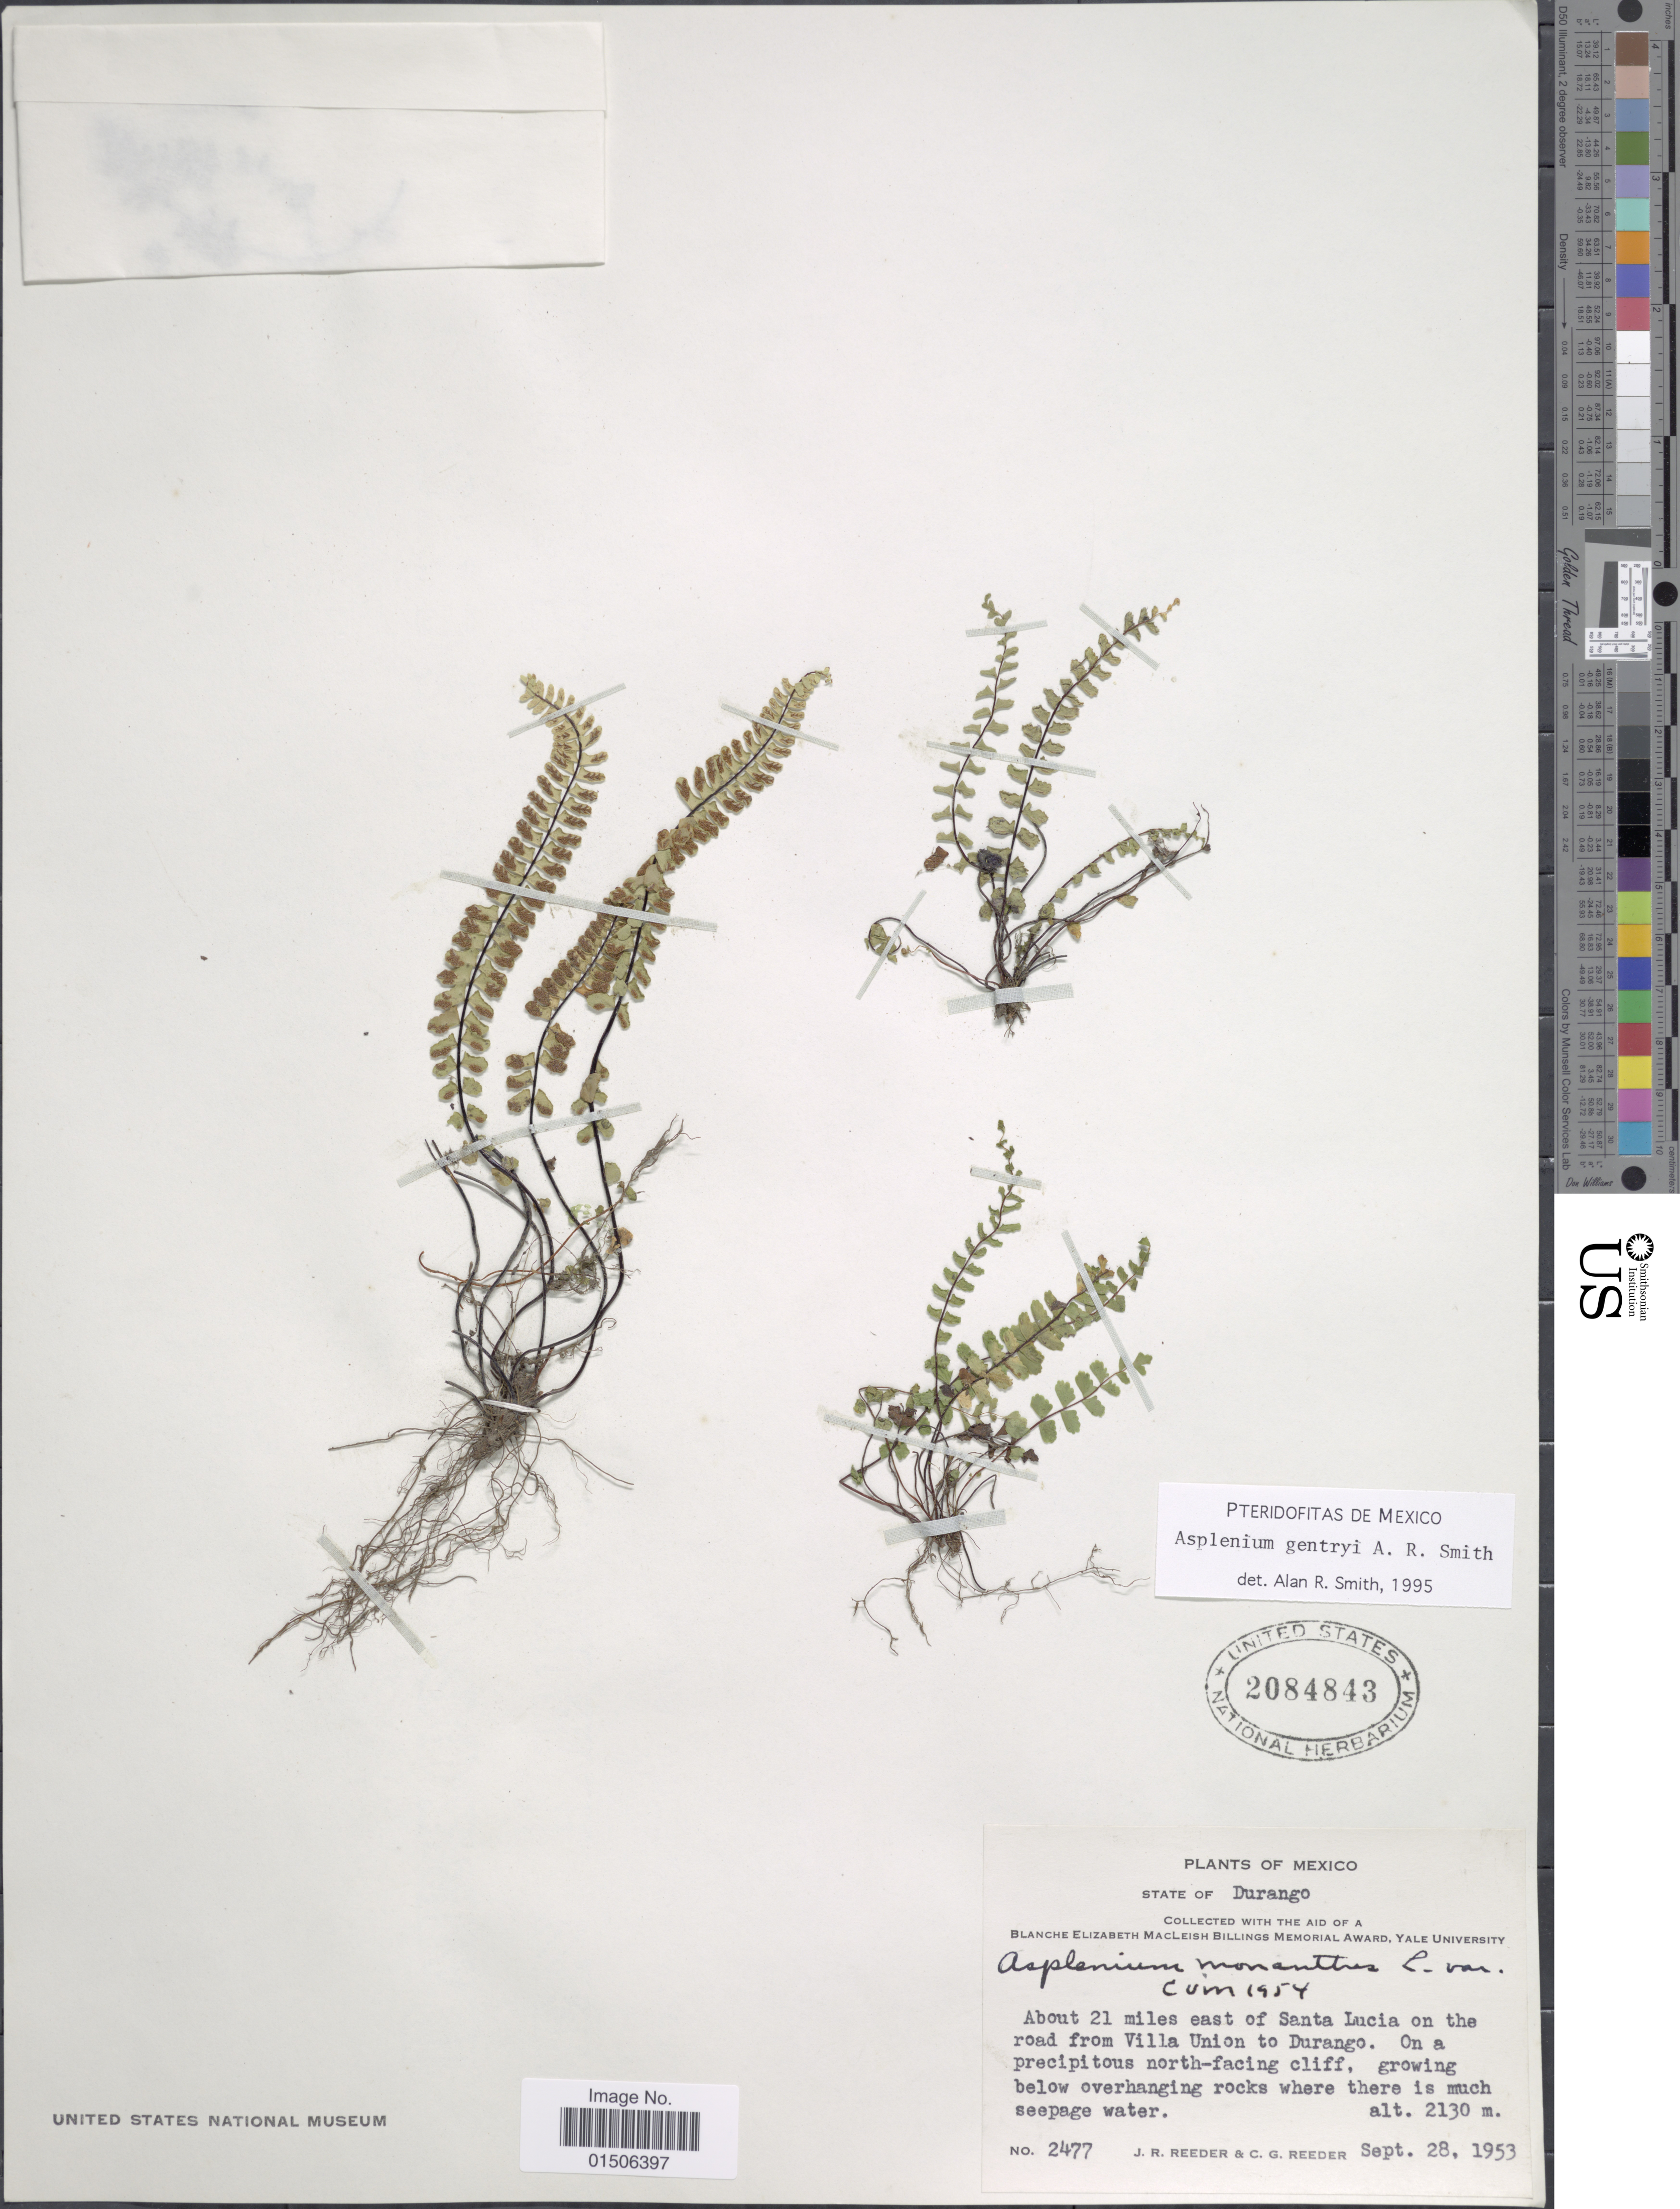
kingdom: Plantae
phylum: Tracheophyta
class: Polypodiopsida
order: Polypodiales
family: Aspleniaceae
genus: Asplenium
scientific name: Asplenium gentryi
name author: A.R. Sm.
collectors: J. R. Reeder & C. G. Reeder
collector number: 2477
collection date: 1953-09-28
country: Mexico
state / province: Durango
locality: About 21 miles east of Santa Lucia on the road from Villa Union to Durango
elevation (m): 2130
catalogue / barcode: US 2084843